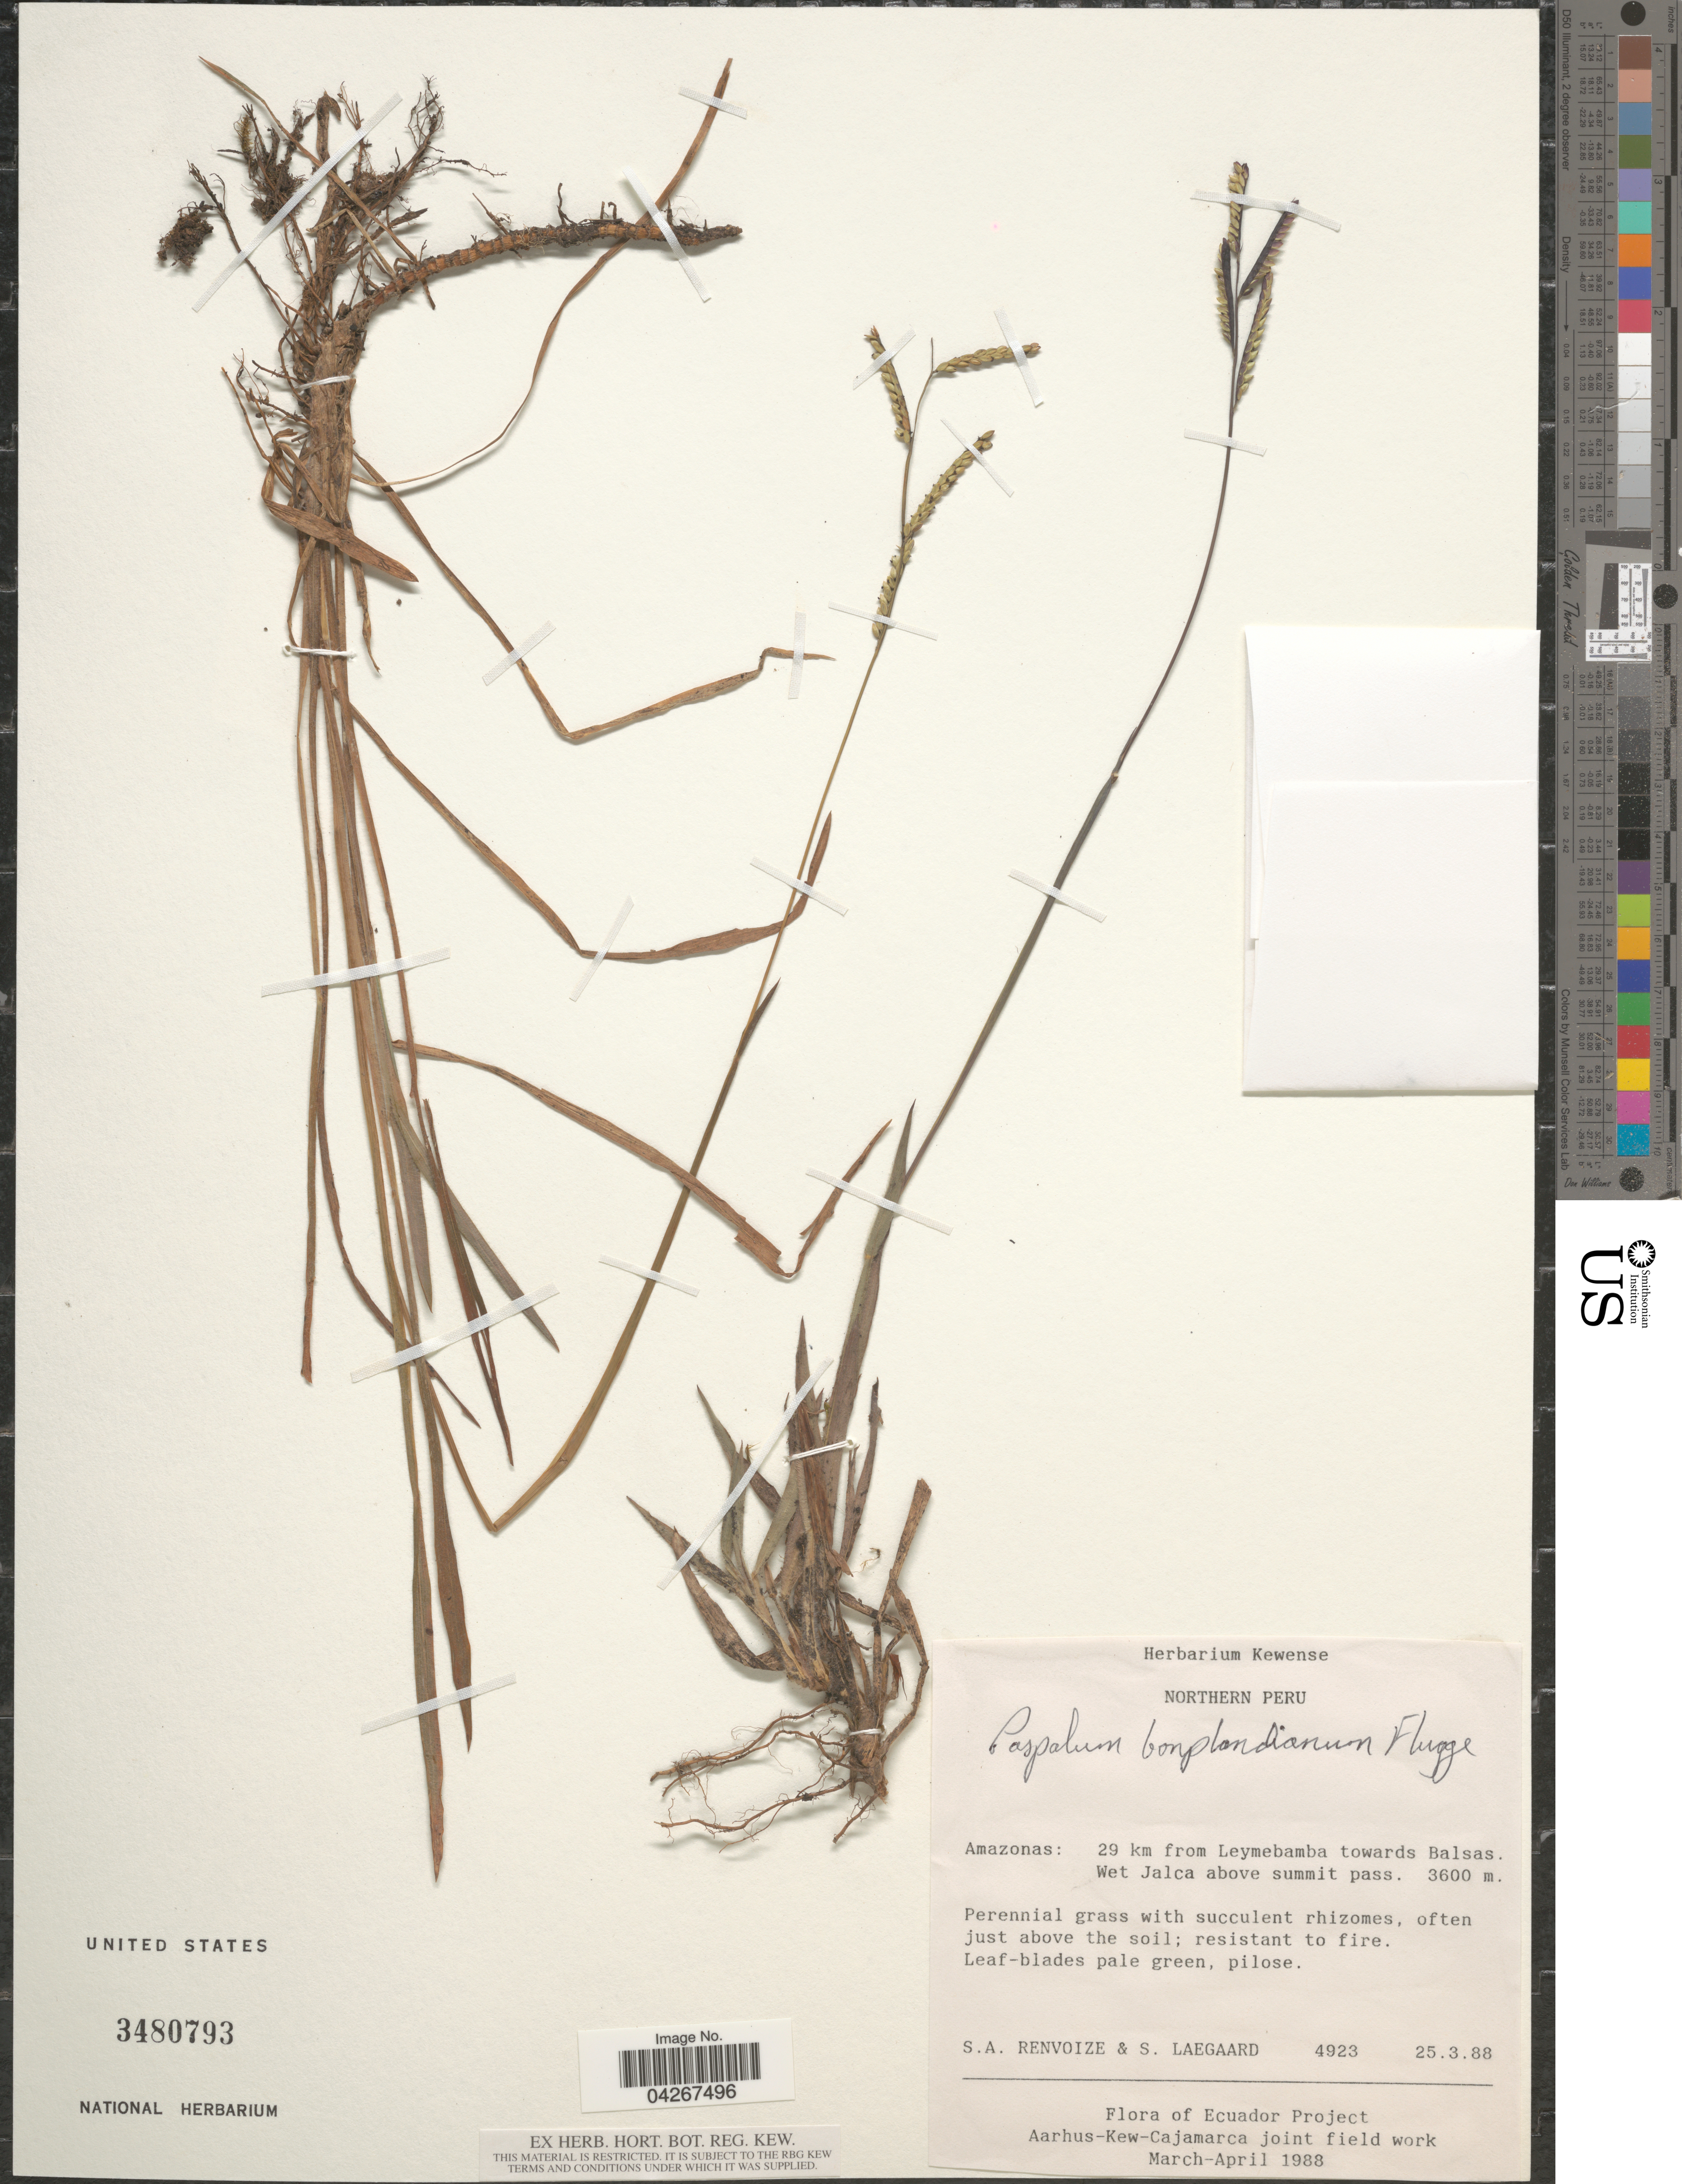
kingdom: Plantae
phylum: Tracheophyta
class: Liliopsida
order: Poales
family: Poaceae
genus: Paspalum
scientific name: Paspalum bonplandianum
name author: Flüggé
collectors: S. A. Renvoize & S. Lægaard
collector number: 4923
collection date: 1988-03-25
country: Peru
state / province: Amazonas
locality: Northern Peru. 29 km from Leymebamba towards Balsas. Wet Jalca above summit pass. Aarhus-Kew-Cajamarca joint field work [unsure placement]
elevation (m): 3600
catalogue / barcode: US 3480793